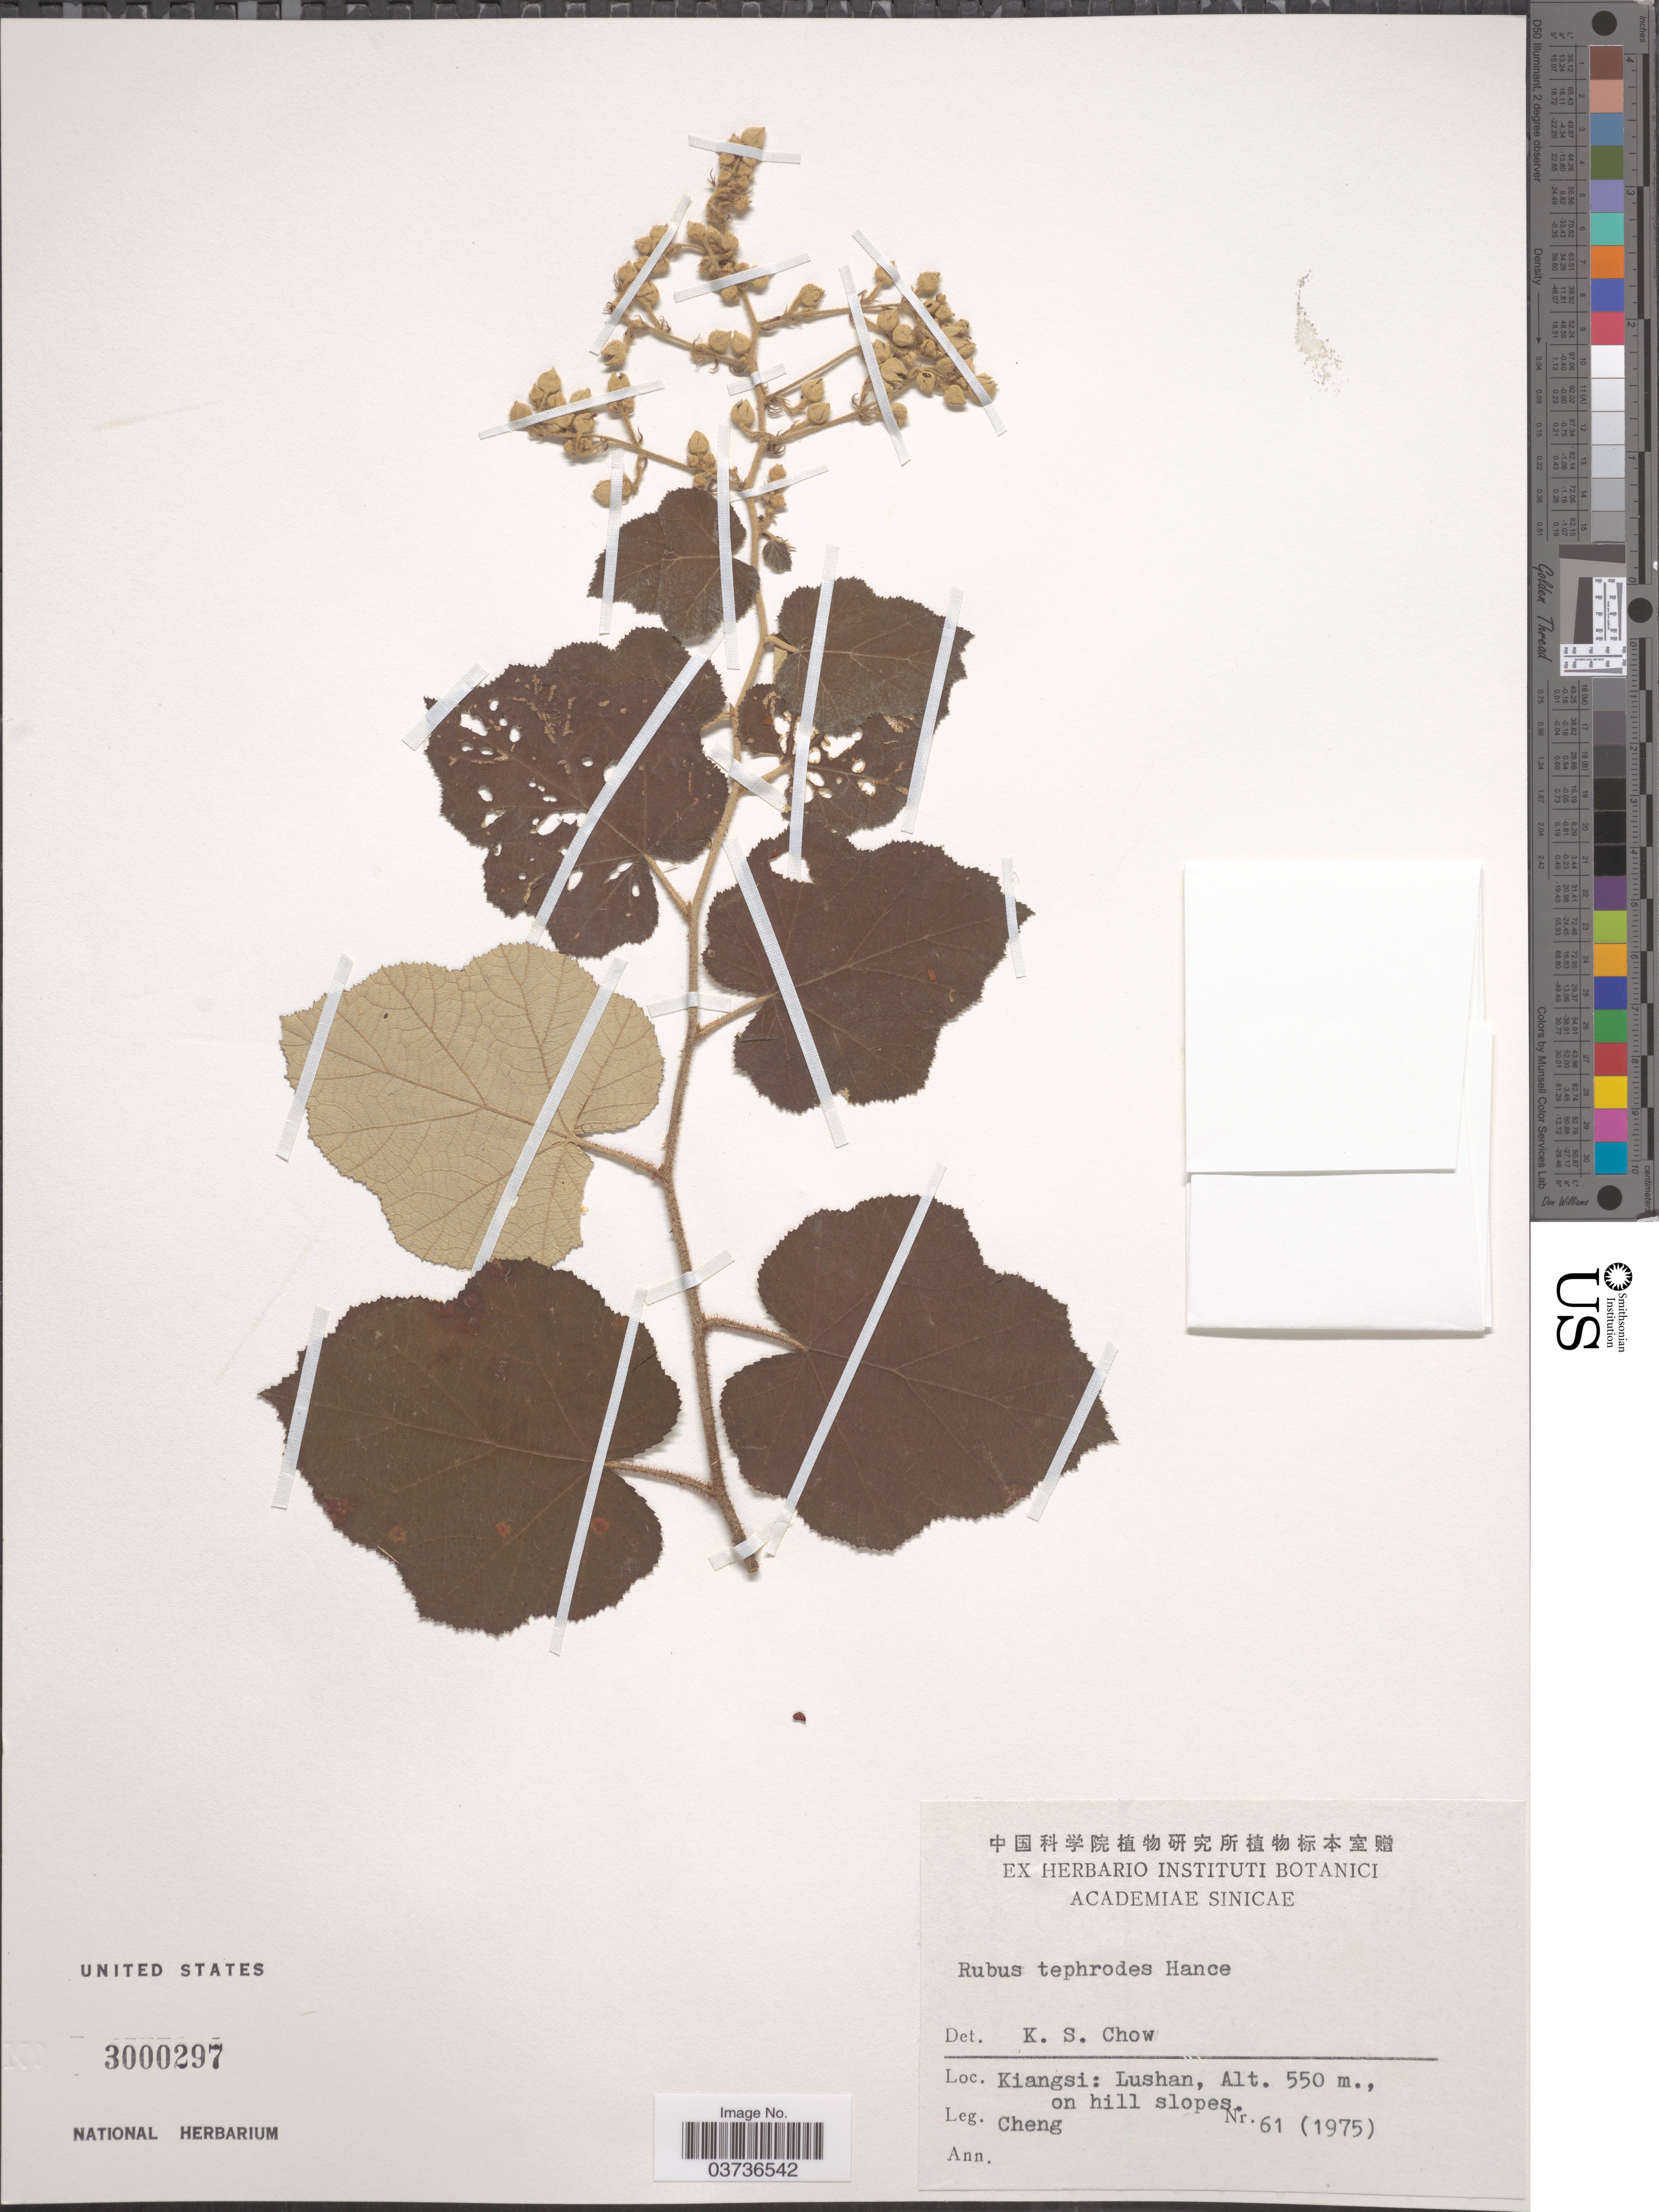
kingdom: Plantae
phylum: Tracheophyta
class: Magnoliopsida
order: Rosales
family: Rosaceae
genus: Rubus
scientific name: Rubus tephrodes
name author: Hance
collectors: -. Cheng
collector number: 61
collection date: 1975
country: China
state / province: Jiangxi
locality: Kiangsi: Lushan.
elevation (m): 550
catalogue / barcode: US 3000297